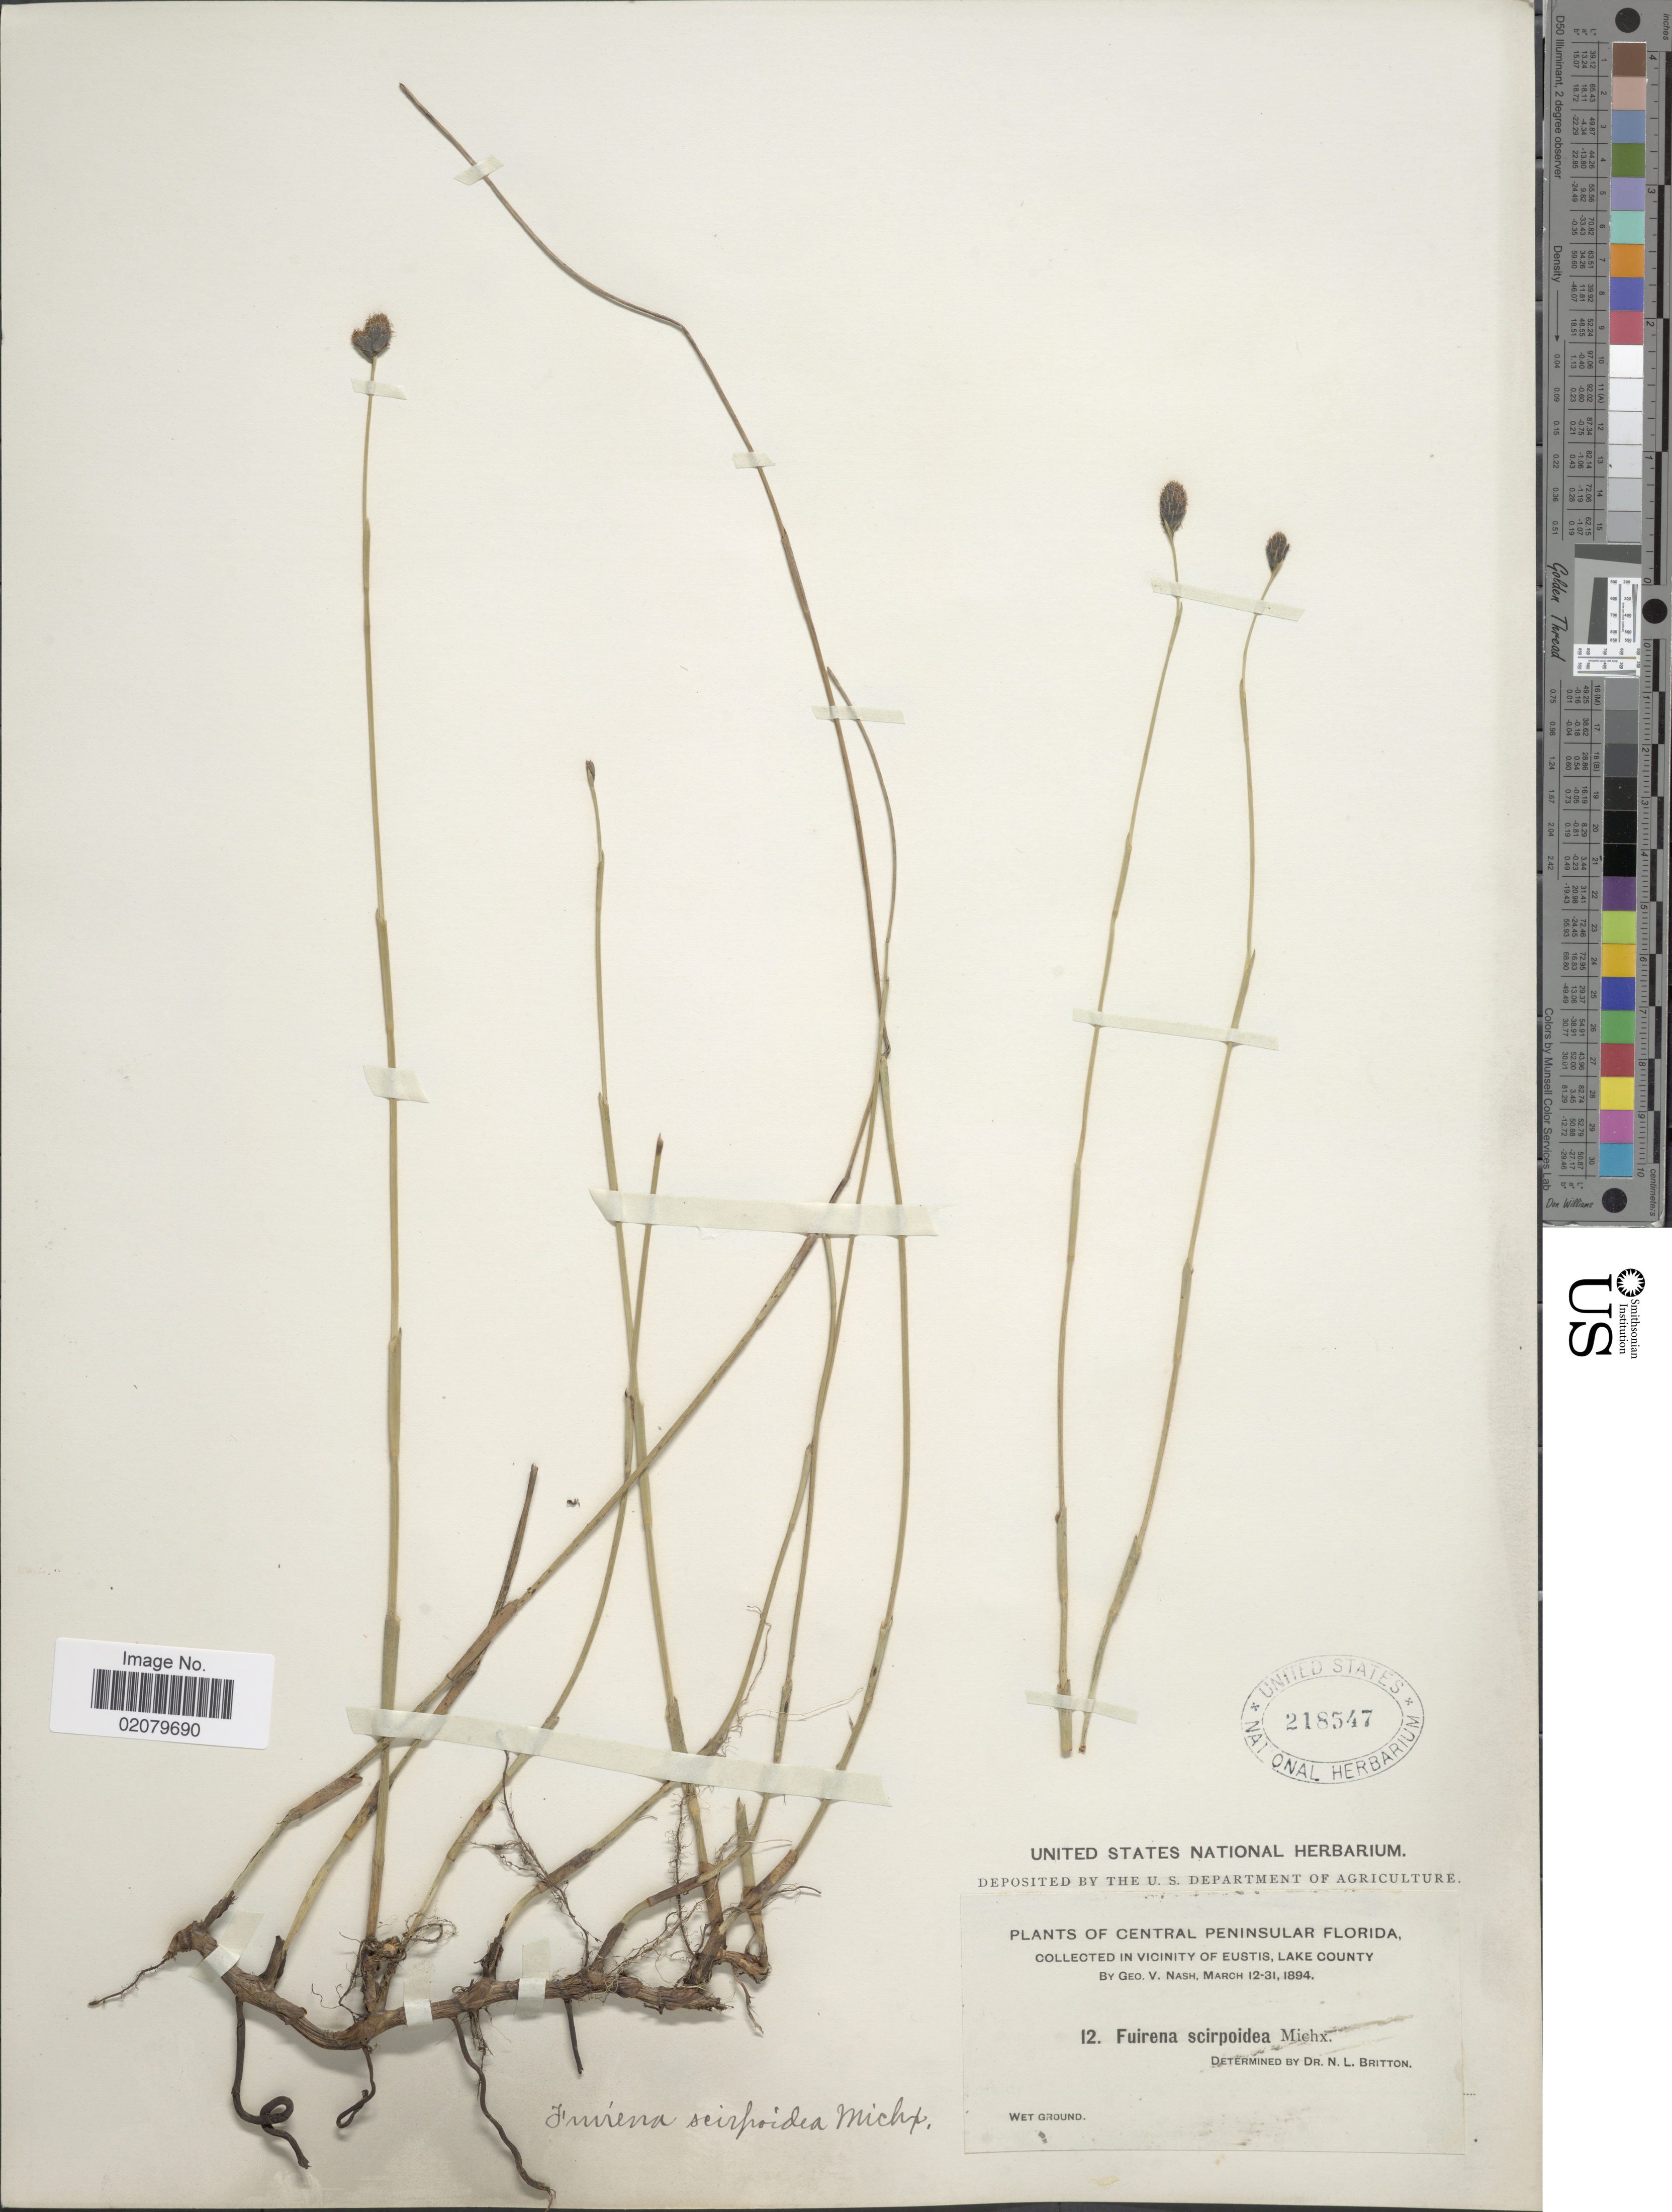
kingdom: Plantae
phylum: Tracheophyta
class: Liliopsida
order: Poales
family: Cyperaceae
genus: Fuirena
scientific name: Fuirena scirpoidea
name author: Michx.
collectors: G. V. Nash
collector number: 12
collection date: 1894-03-12/1894-03-31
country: United States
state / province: Florida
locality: Central Peninsular Florida, vicinity of Eustis, Lake County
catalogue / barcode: US 218547